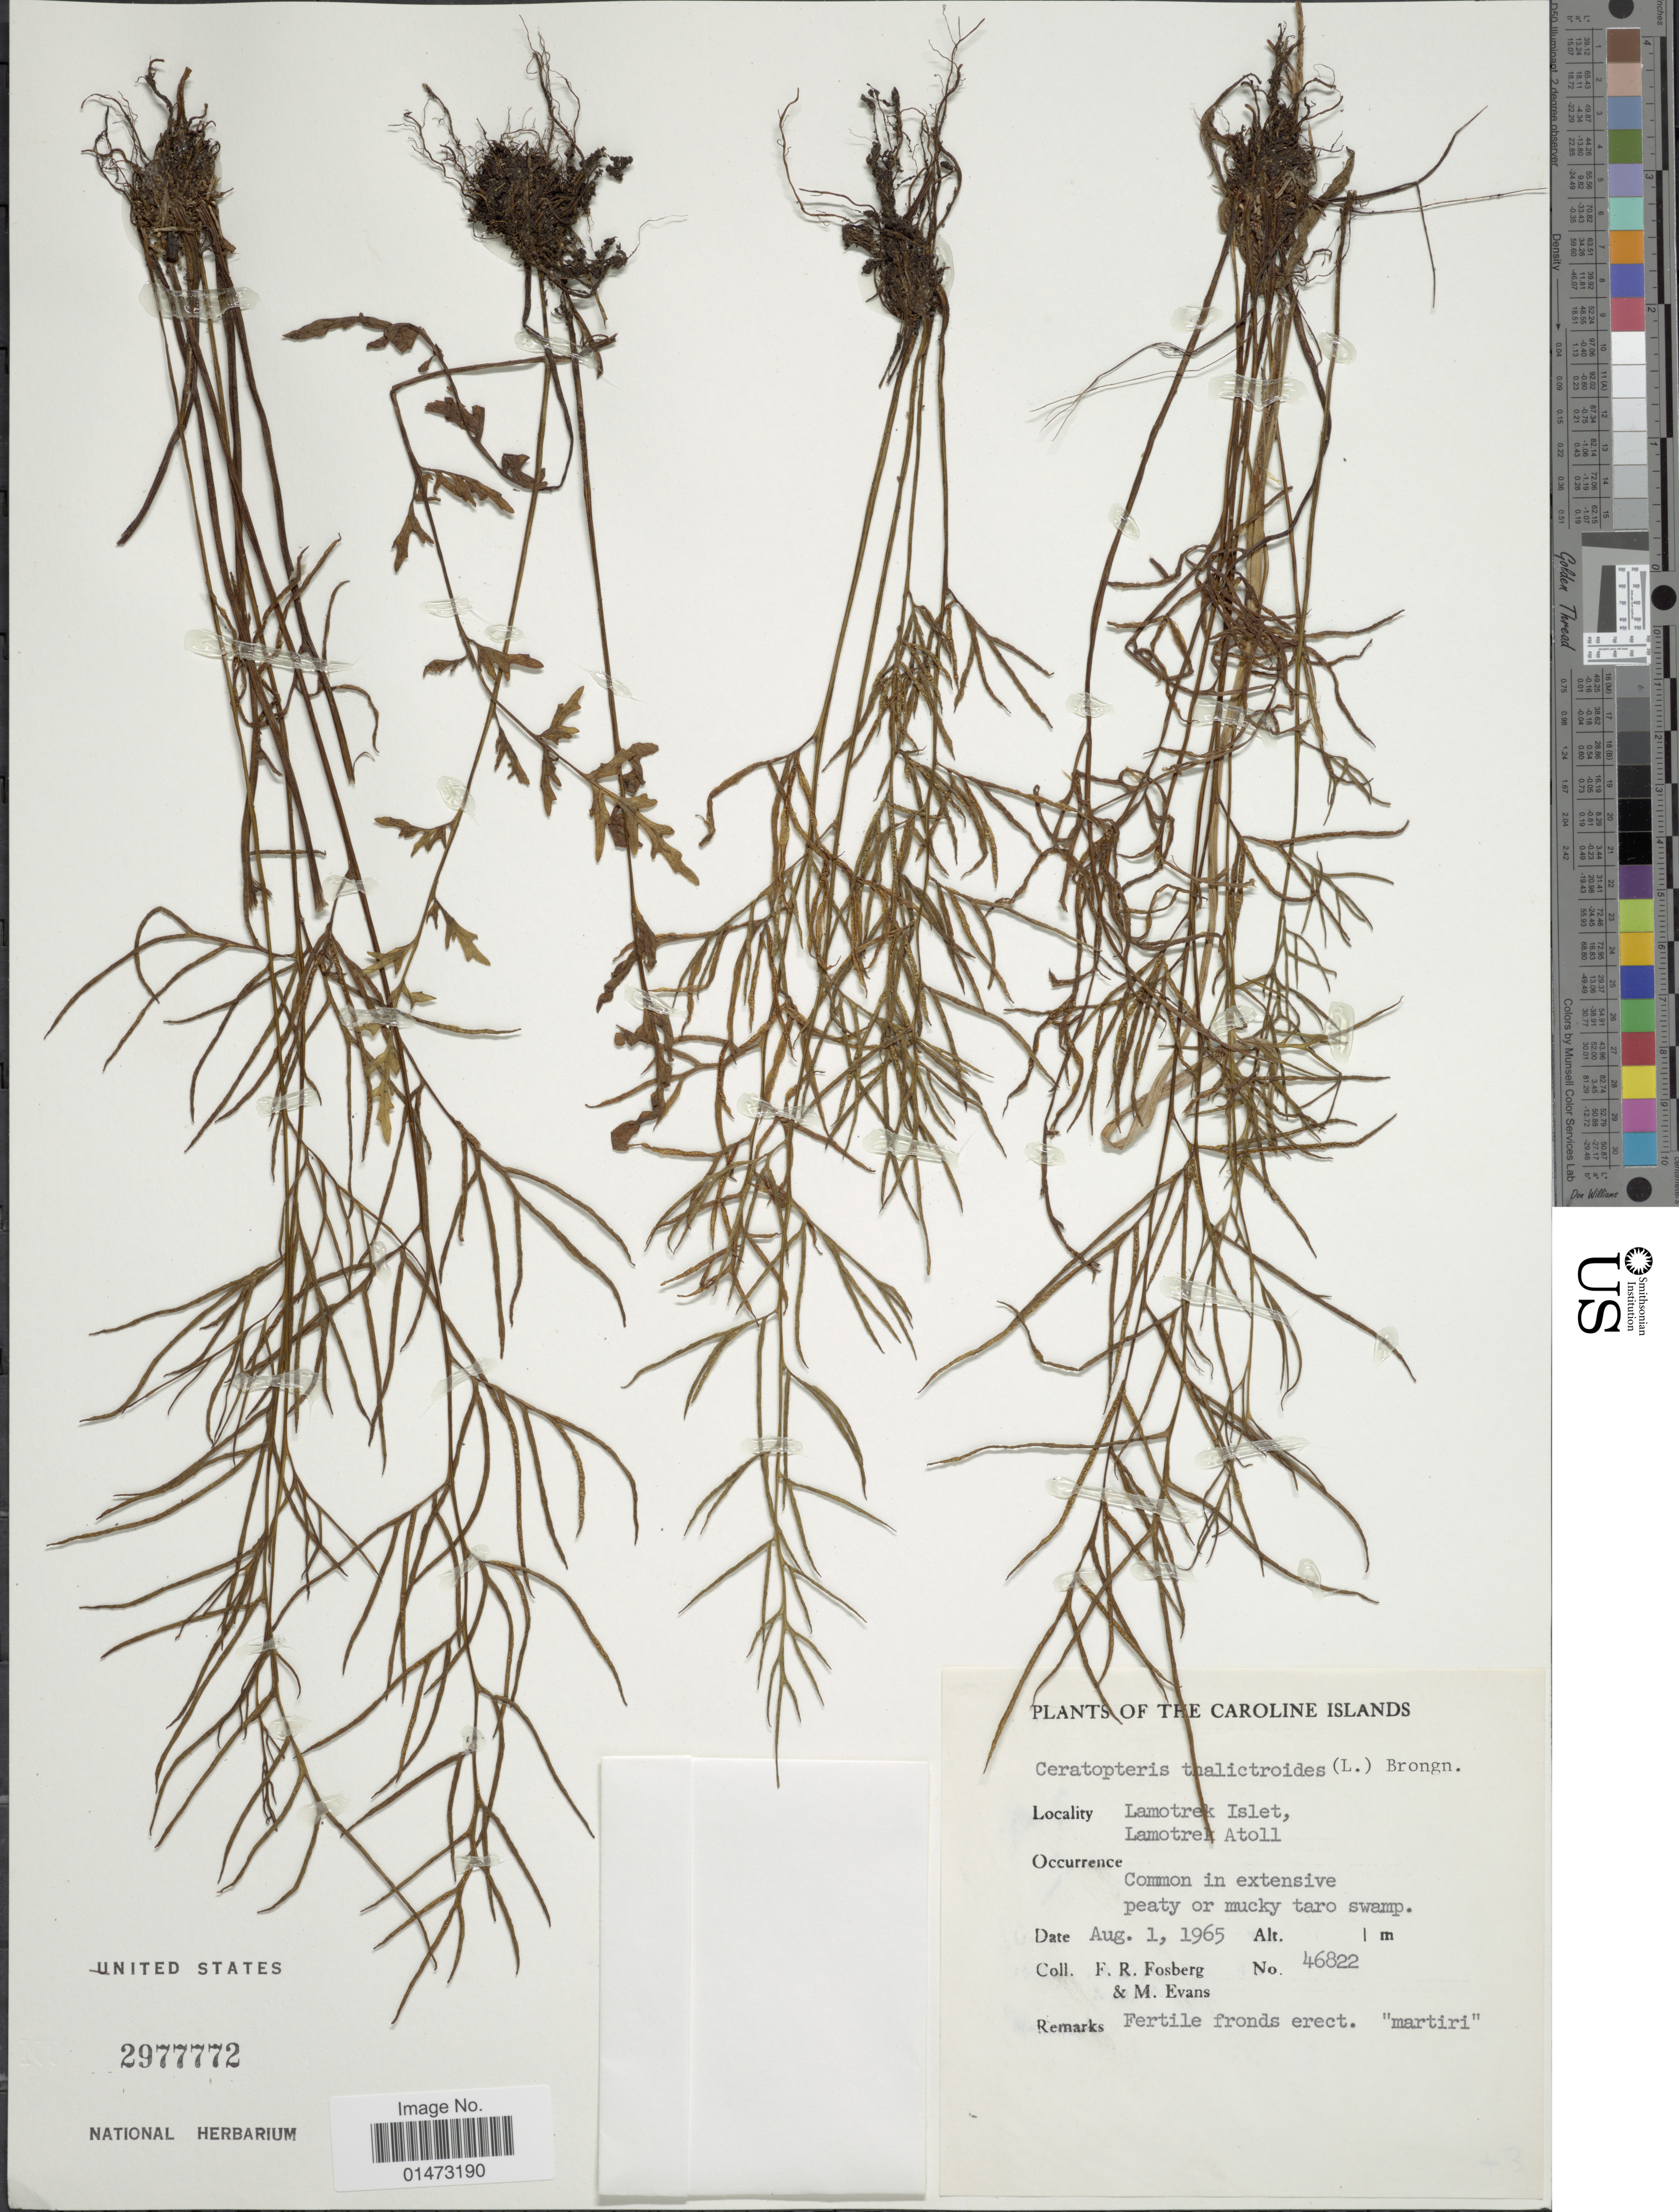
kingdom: Plantae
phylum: Tracheophyta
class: Polypodiopsida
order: Polypodiales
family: Pteridaceae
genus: Ceratopteris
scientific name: Ceratopteris thalictroides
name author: (L.) Brongn.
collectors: F. R. Fosberg & M. Evans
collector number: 46822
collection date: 1965-08-01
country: Micronesia, Federated States of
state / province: Yap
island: Lamotrek Atoll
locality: Caroline Islands. Lamotrek Islet, Lamotrek Atoll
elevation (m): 1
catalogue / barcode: US 2977772